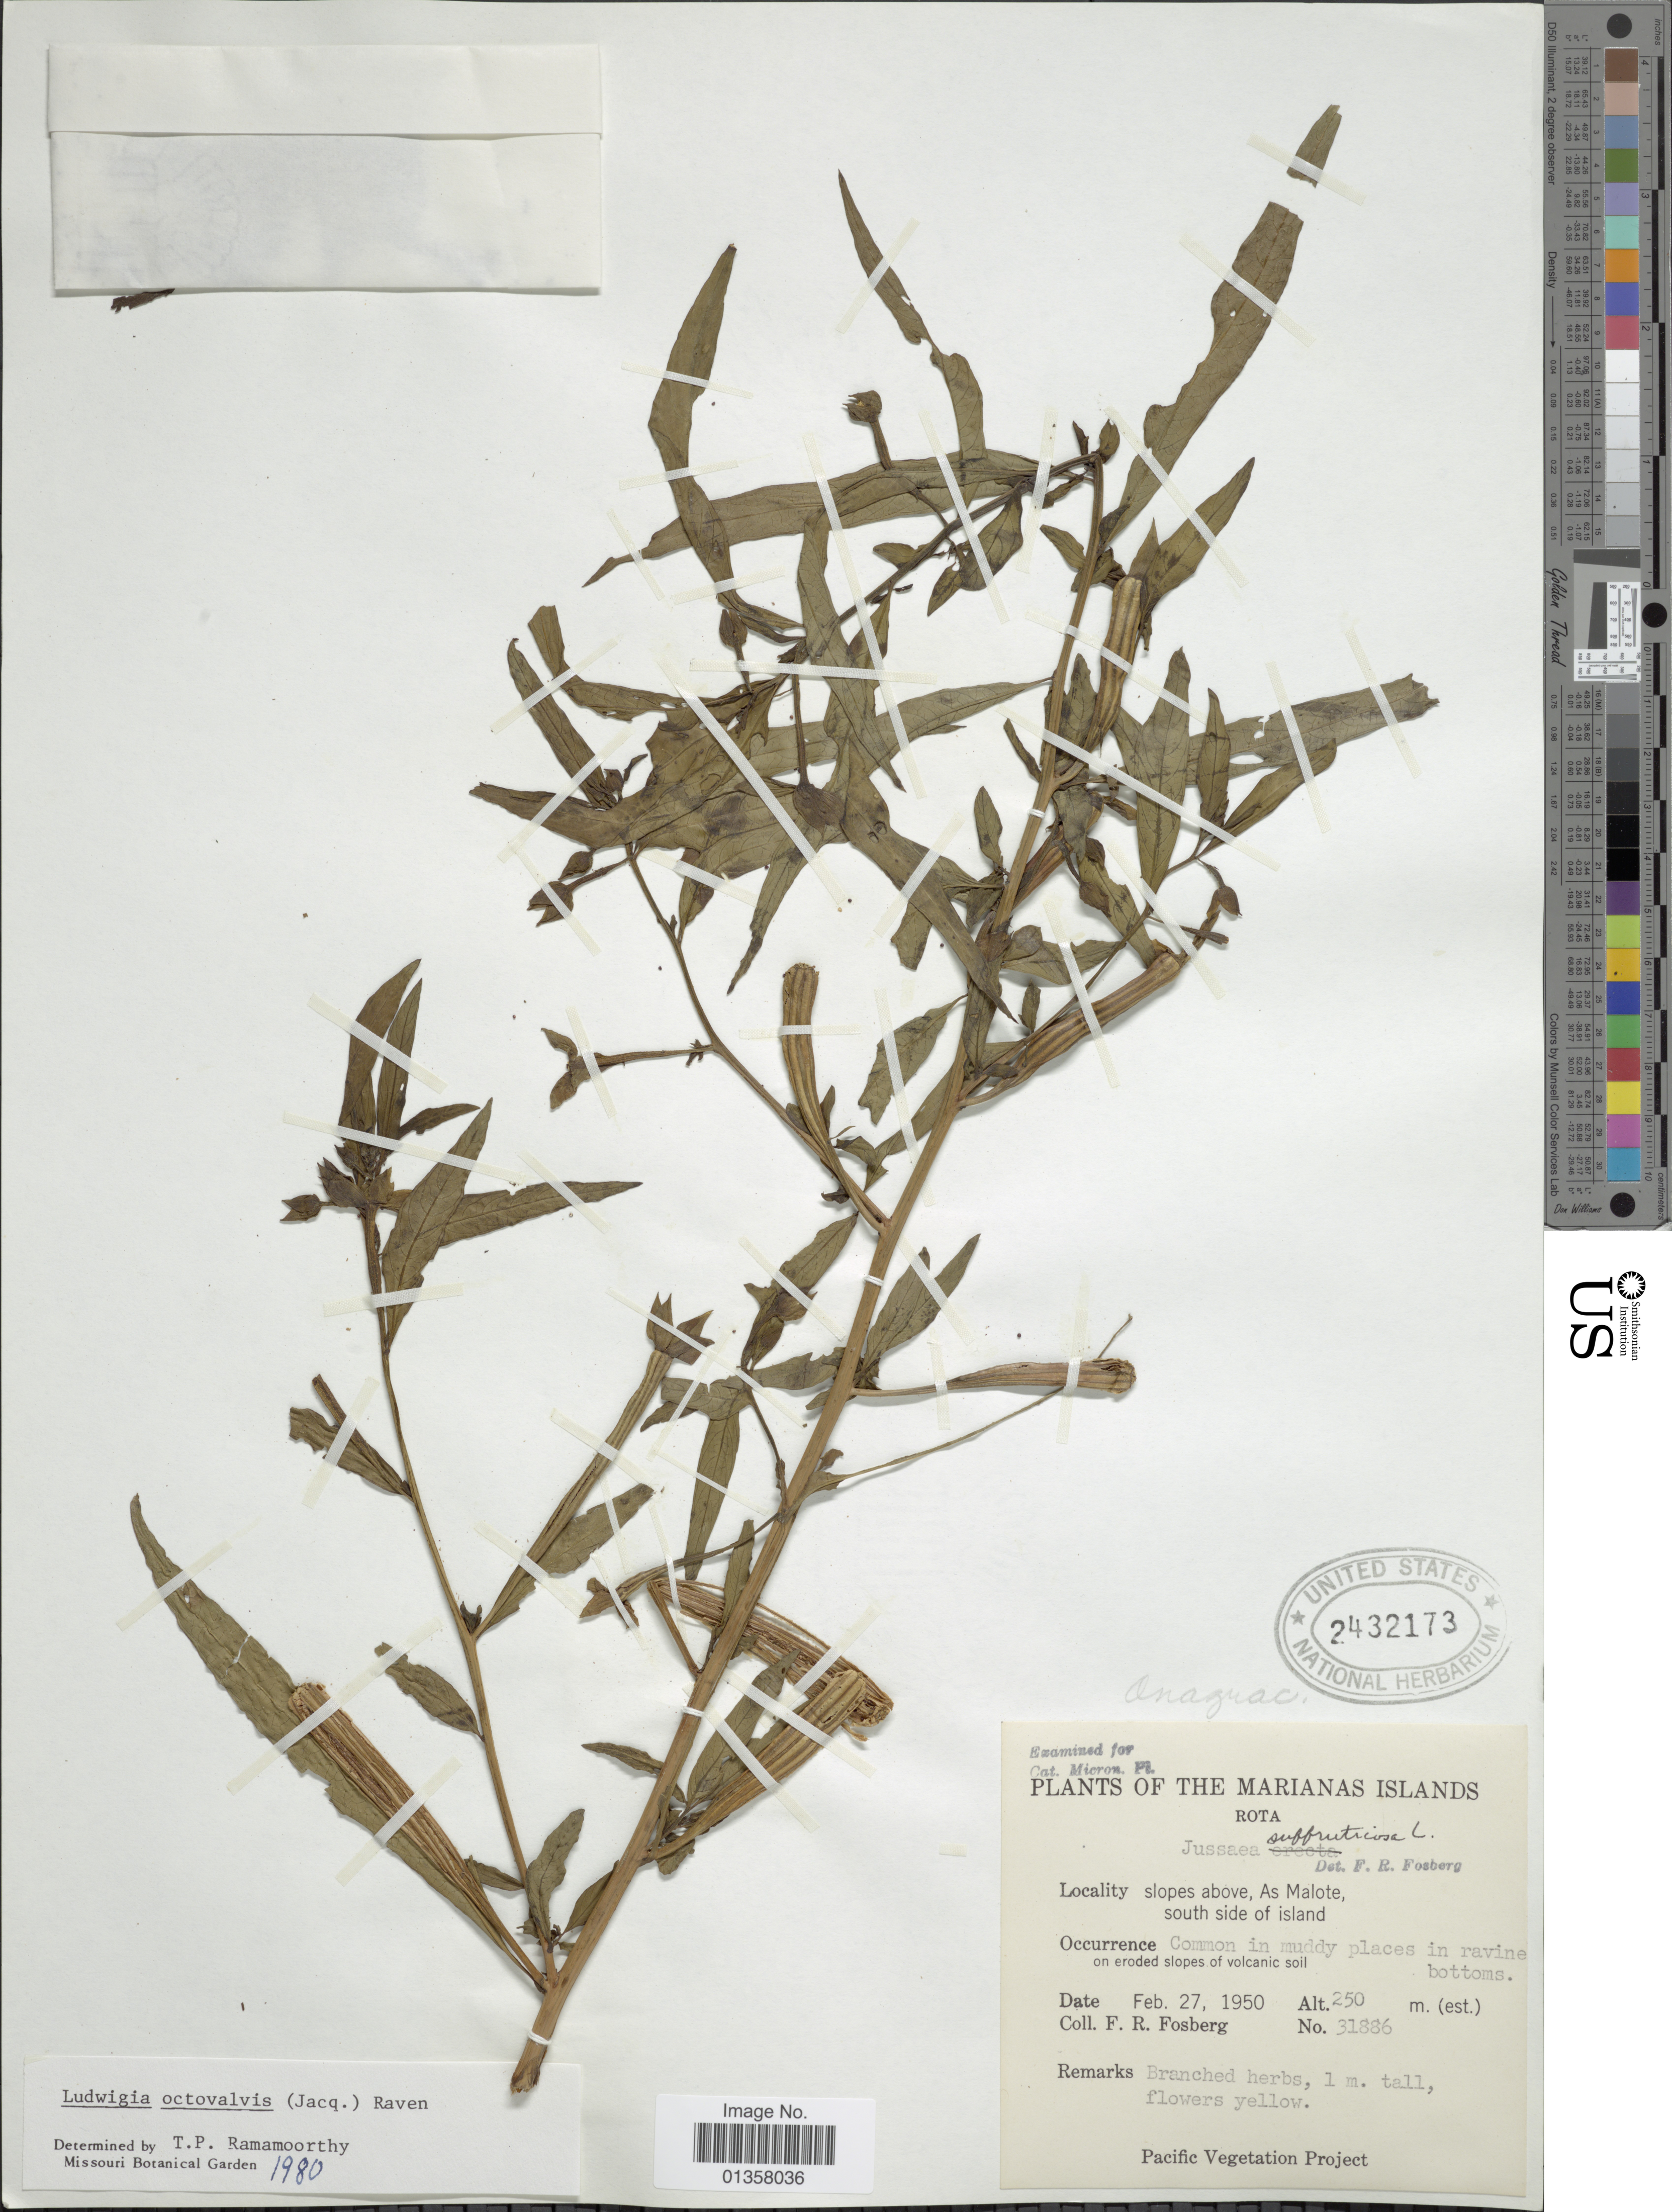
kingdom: Plantae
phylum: Tracheophyta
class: Magnoliopsida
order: Myrtales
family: Onagraceae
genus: Ludwigia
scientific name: Ludwigia octovalvis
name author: (Jacq.) P.H. Raven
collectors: F. R. Fosberg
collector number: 31886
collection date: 1950-02-27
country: Northern Mariana Islands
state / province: Rota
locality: Slopes above, As Malote, south side of island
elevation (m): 250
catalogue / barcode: US 2432173